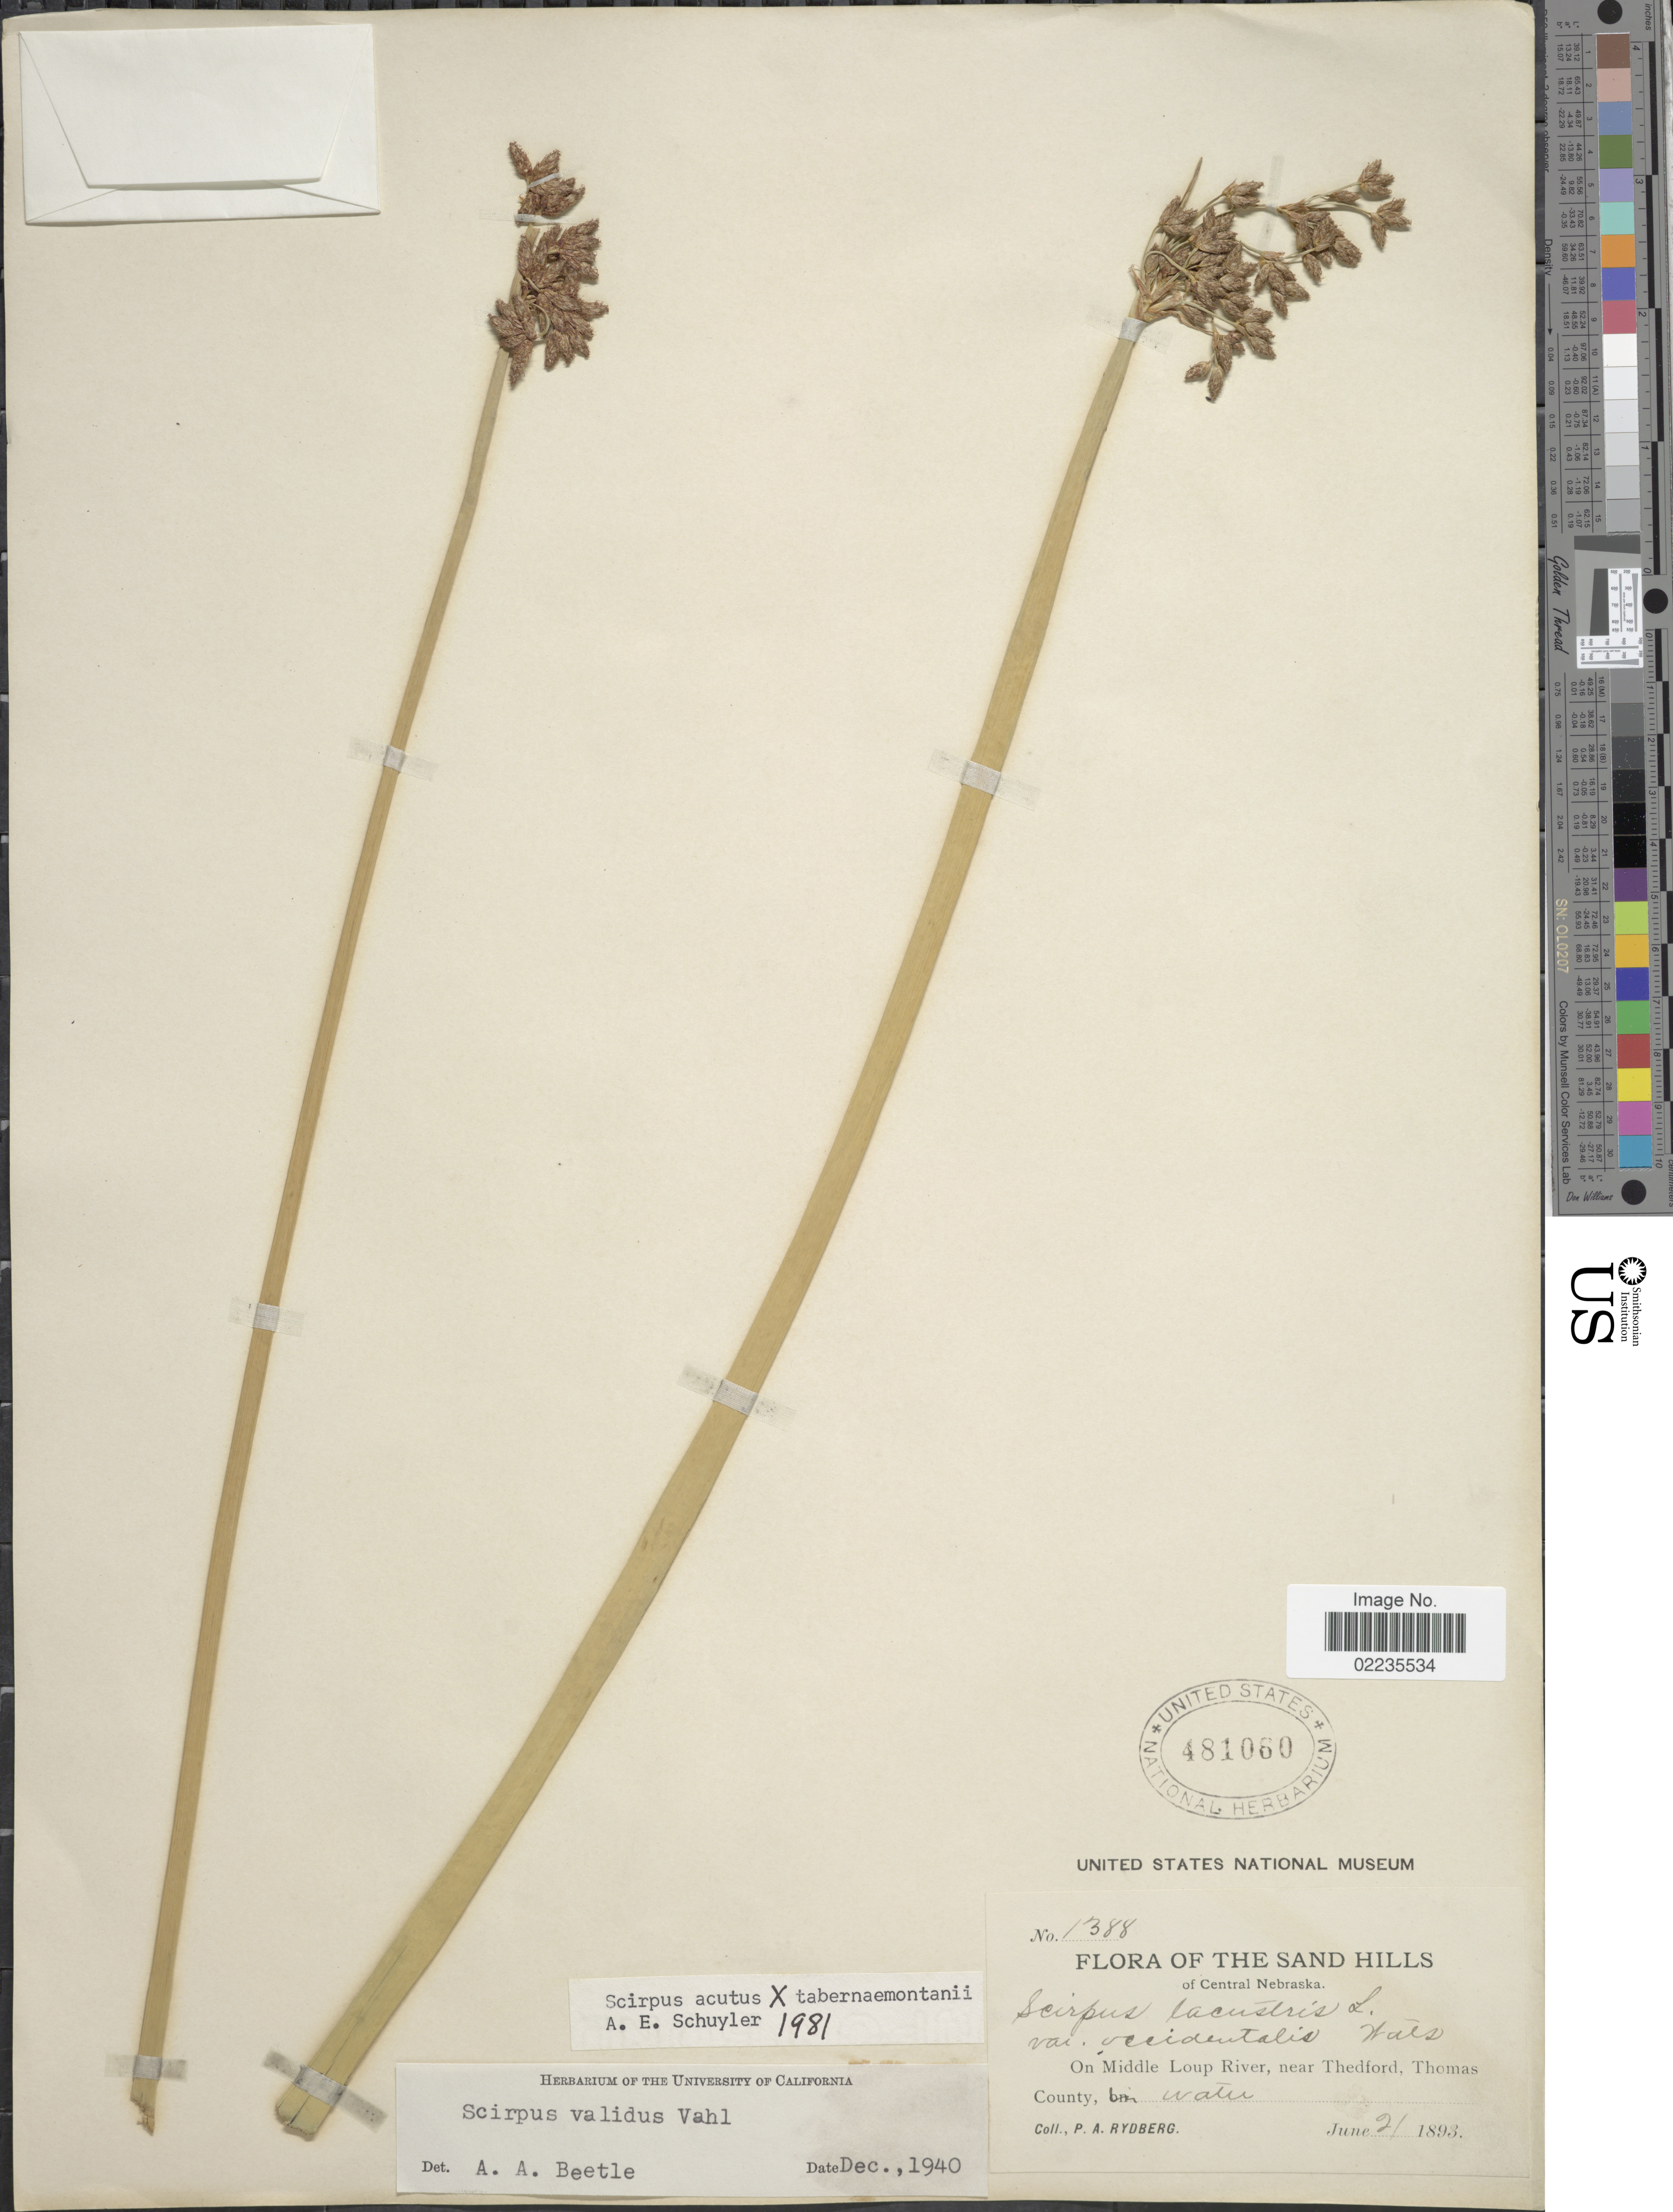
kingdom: Plantae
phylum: Tracheophyta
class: Liliopsida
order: Poales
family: Cyperaceae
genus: Schoenoplectus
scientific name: Schoenoplectus acutus x S. tabernaemontani (C.C. Gmel.) Palla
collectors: P. A. Rydberg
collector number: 1388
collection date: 1893-06-21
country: United States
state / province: Nebraska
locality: The Sand Hills of Central Nebraska, On Middle Loup River, near Thedford, Thomas County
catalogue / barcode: US 481060